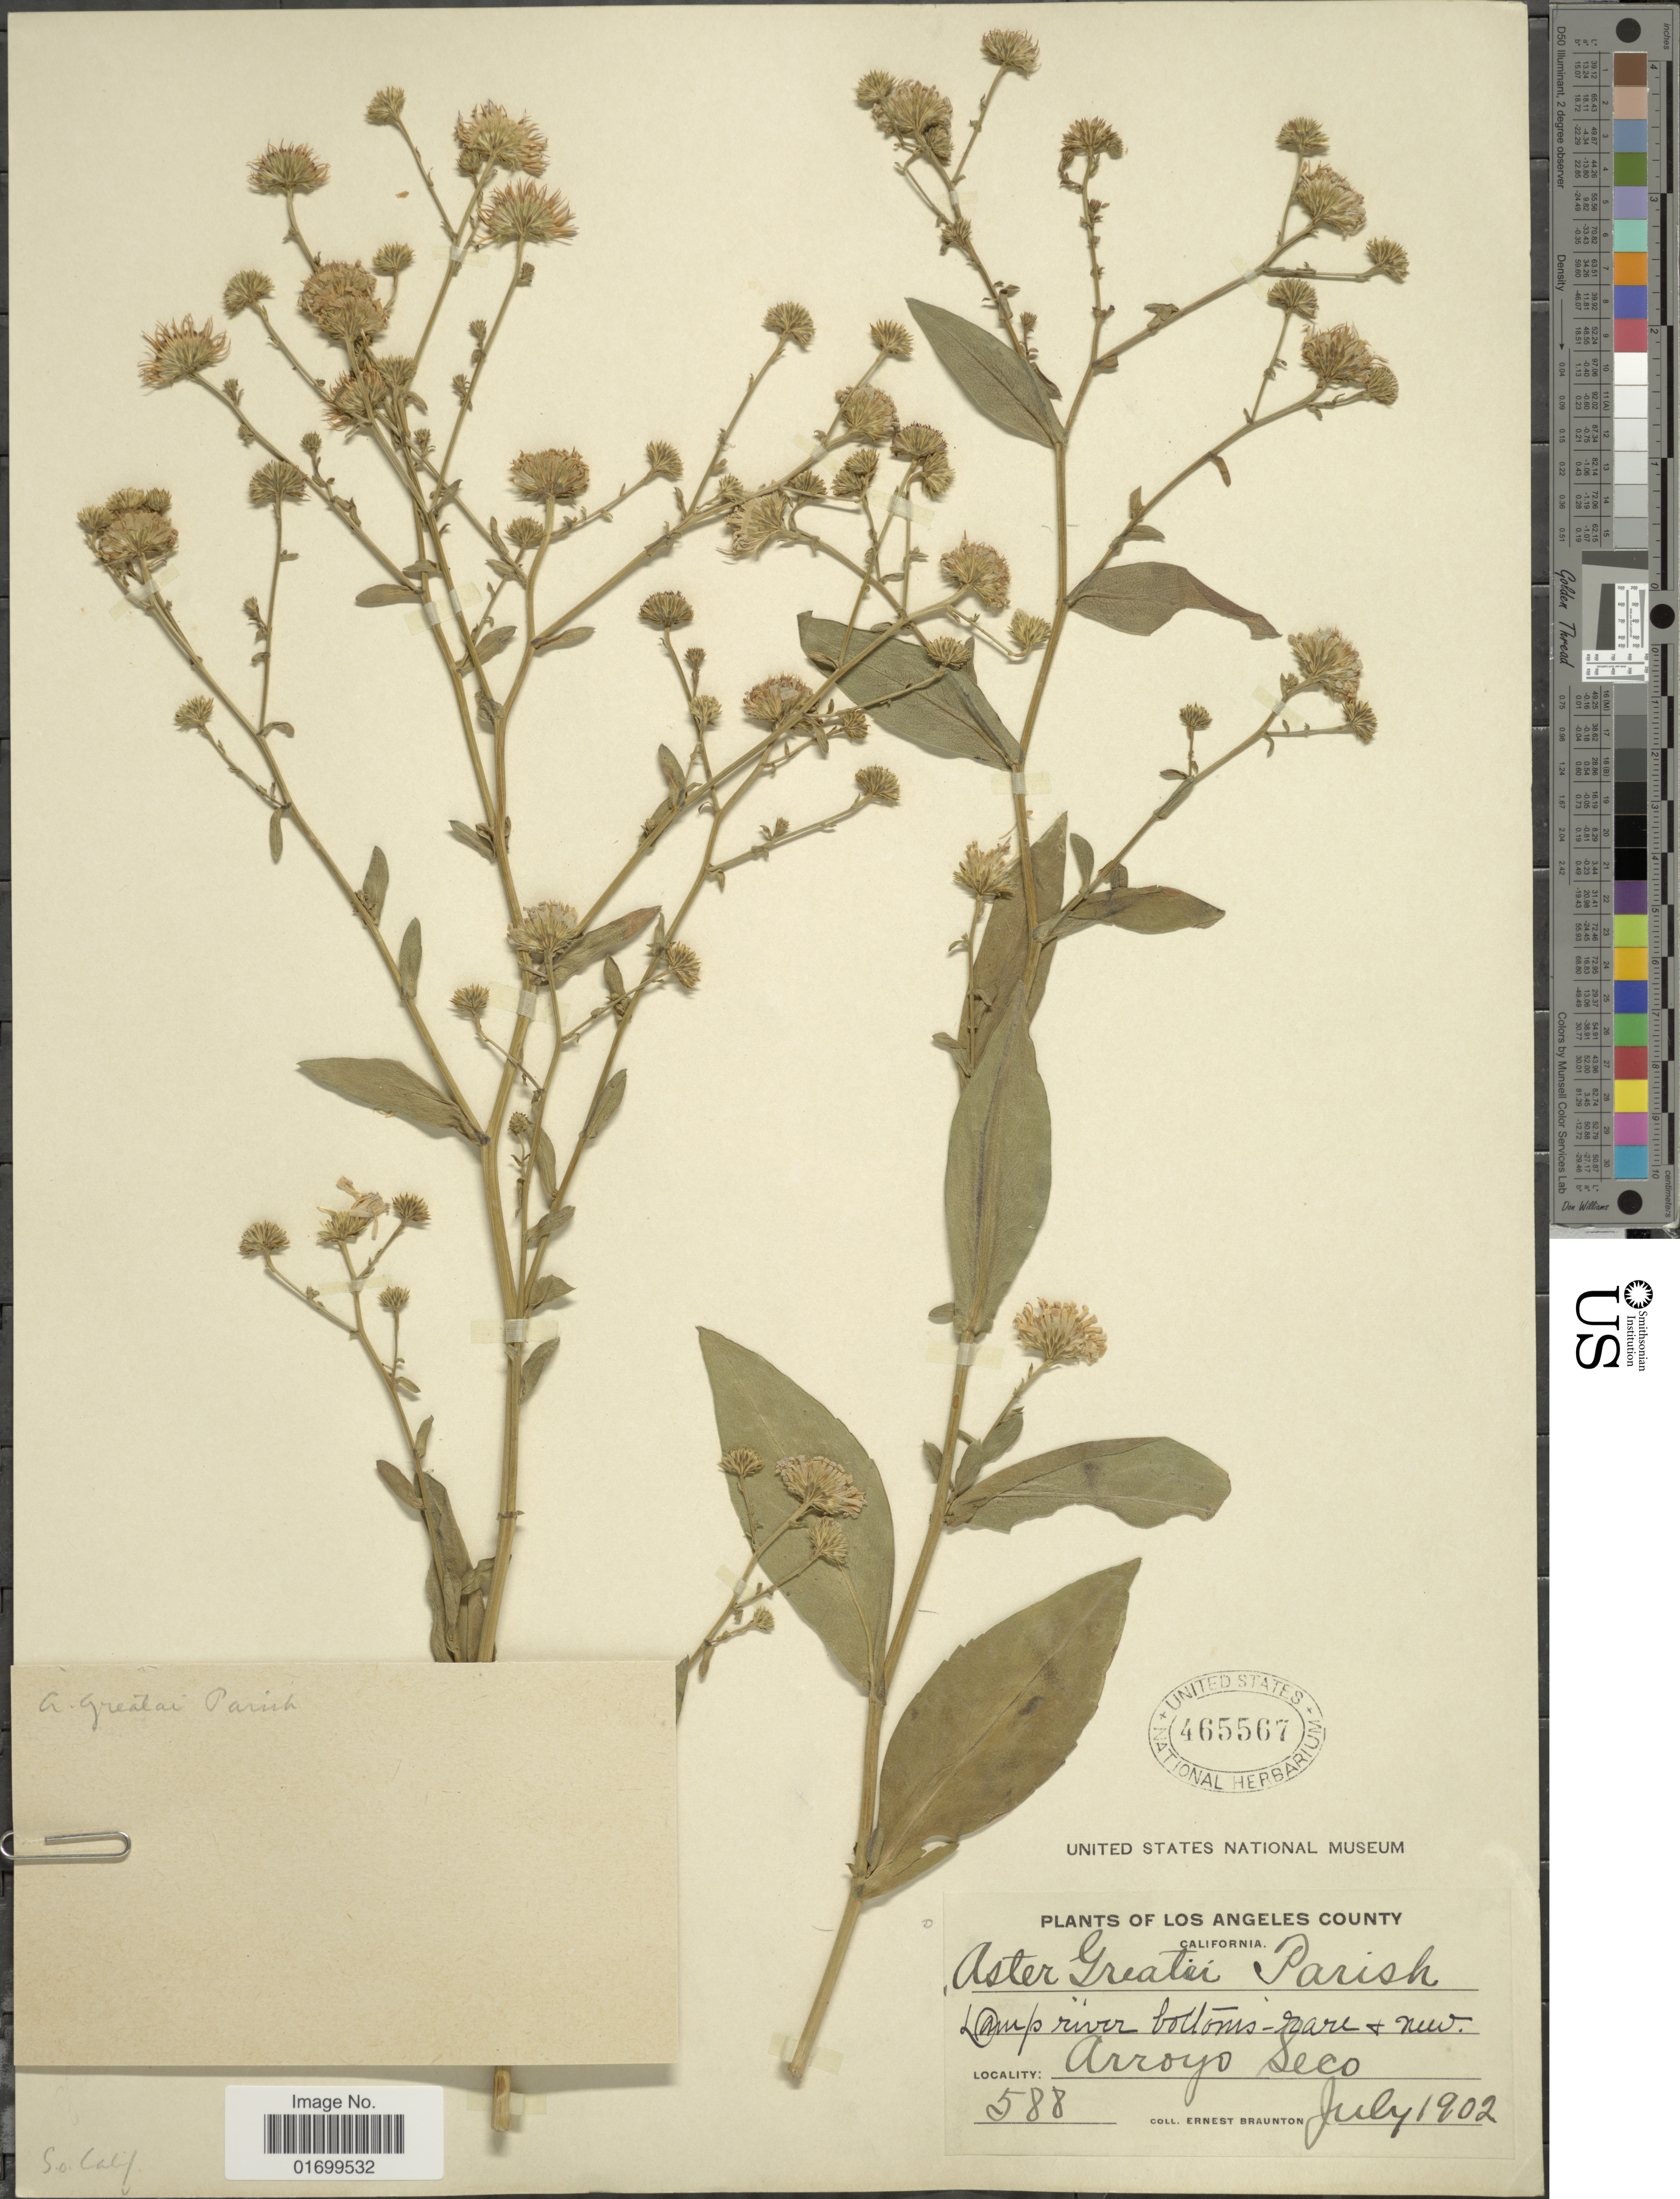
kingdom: Plantae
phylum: Tracheophyta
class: Magnoliopsida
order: Asterales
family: Asteraceae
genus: Symphyotrichum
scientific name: Symphyotrichum greatae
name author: (Parish) G.L. Nesom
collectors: E. Braunton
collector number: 588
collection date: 1902-07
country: United States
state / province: California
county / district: Los Angeles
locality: Los Angeles County, Damp river bottoms-rare + new, Arroyo Seco.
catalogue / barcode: US 465567